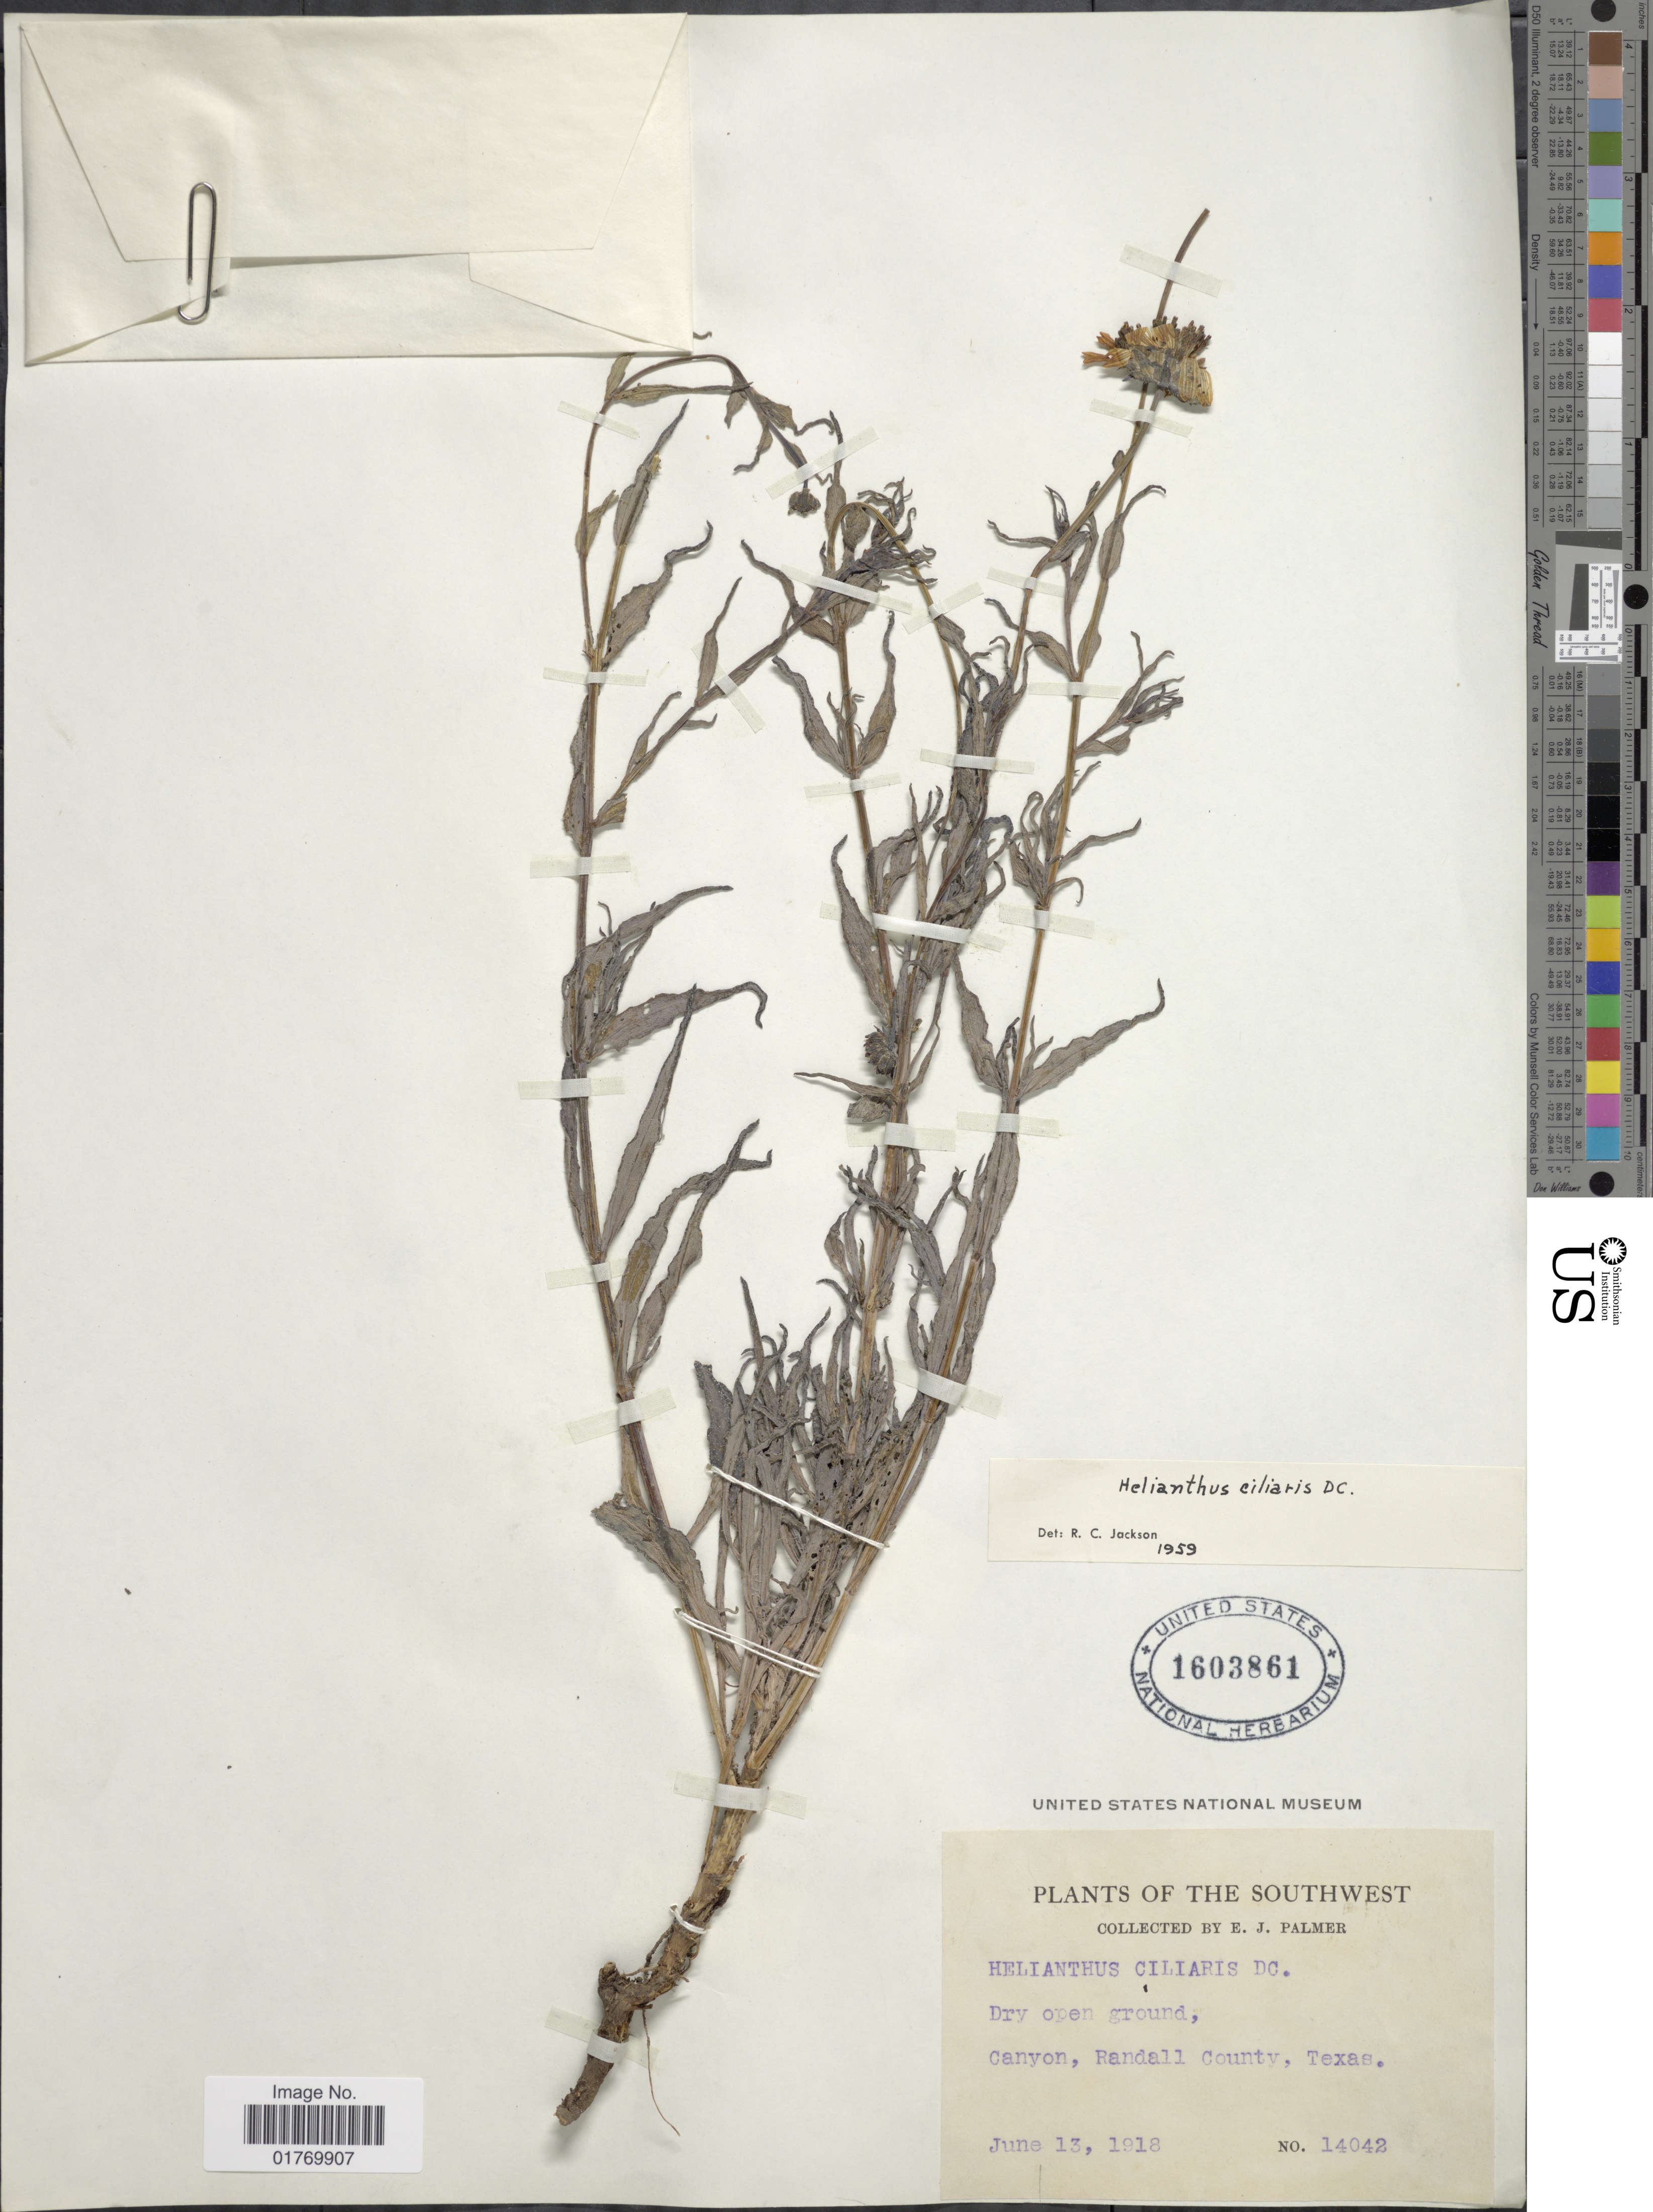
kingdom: Plantae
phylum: Tracheophyta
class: Magnoliopsida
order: Asterales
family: Asteraceae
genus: Helianthus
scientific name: Helianthus ciliaris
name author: DC.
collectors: E. J. Palmer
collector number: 14042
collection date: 1918-06-13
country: United States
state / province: Texas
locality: The Southwest, Canyon, Randall County, Texas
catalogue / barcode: US 1603861